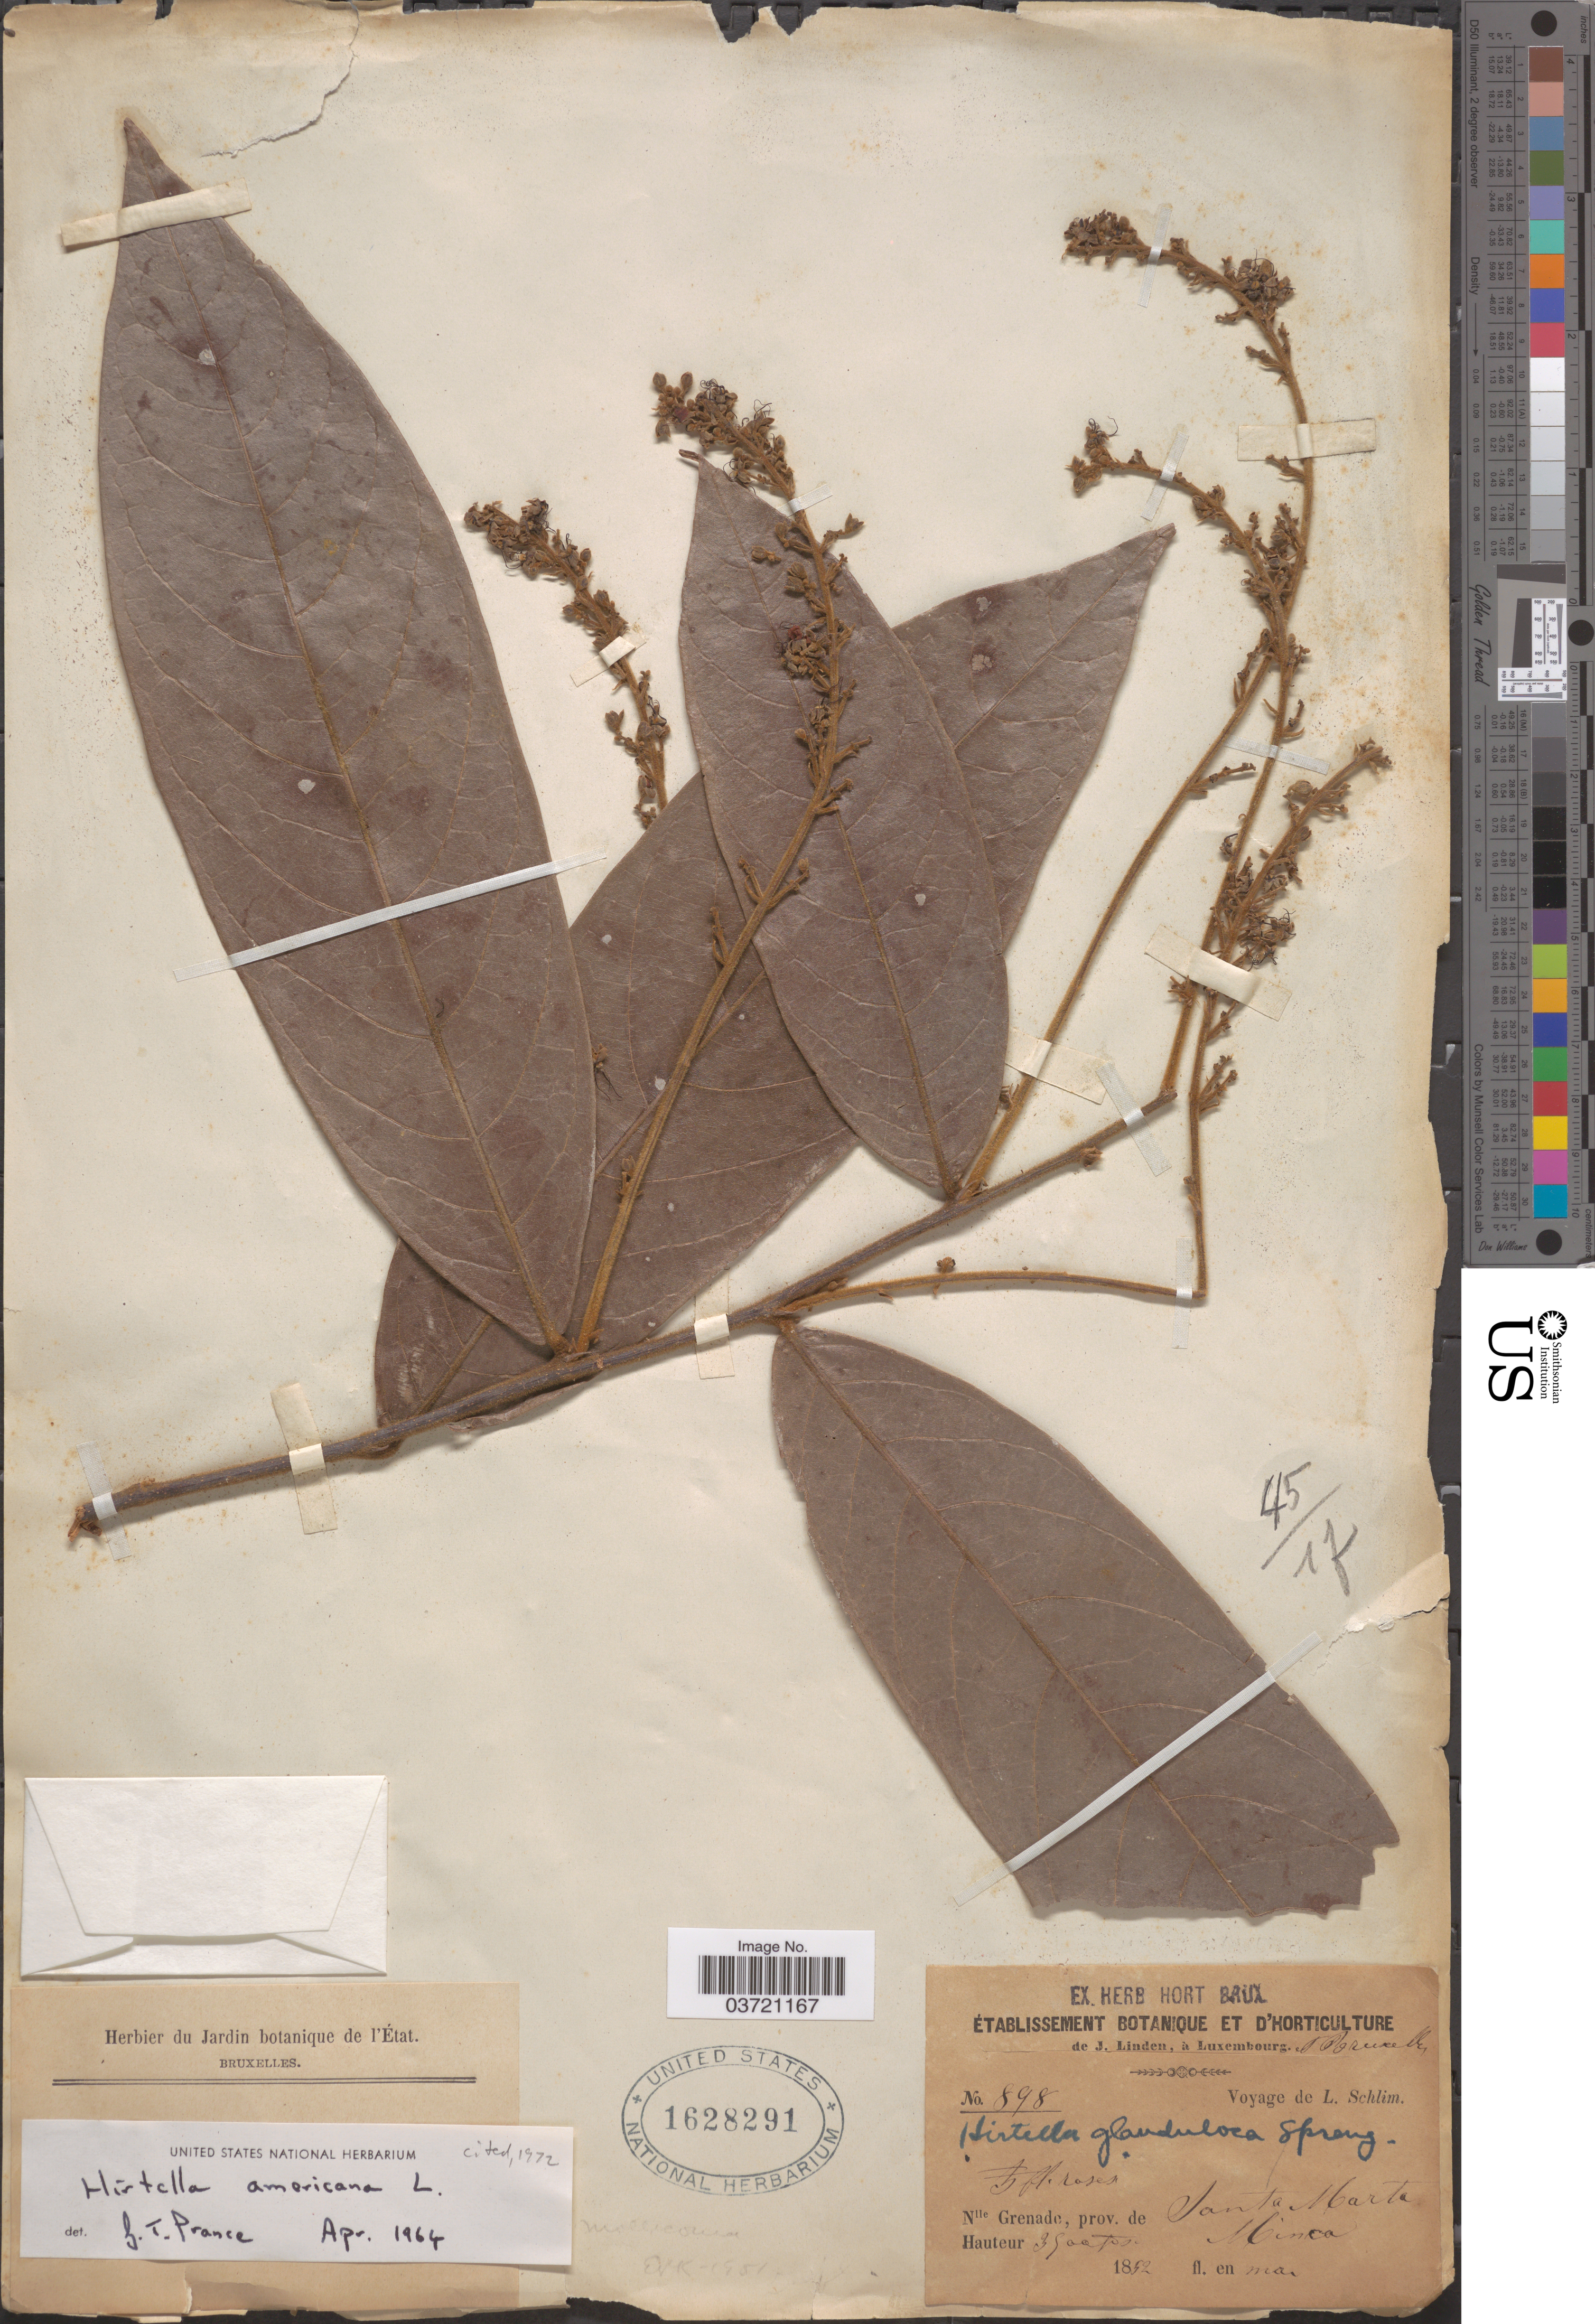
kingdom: Plantae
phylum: Tracheophyta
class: Magnoliopsida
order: Malpighiales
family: Chrysobalanaceae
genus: Hirtella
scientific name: Hirtella americana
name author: L.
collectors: L. Schlim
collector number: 898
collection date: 1852-03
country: Colombia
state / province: Magdalena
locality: Nlle Grenade, prov. de Santa Marta. Minca.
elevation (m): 3500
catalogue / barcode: US 1628291